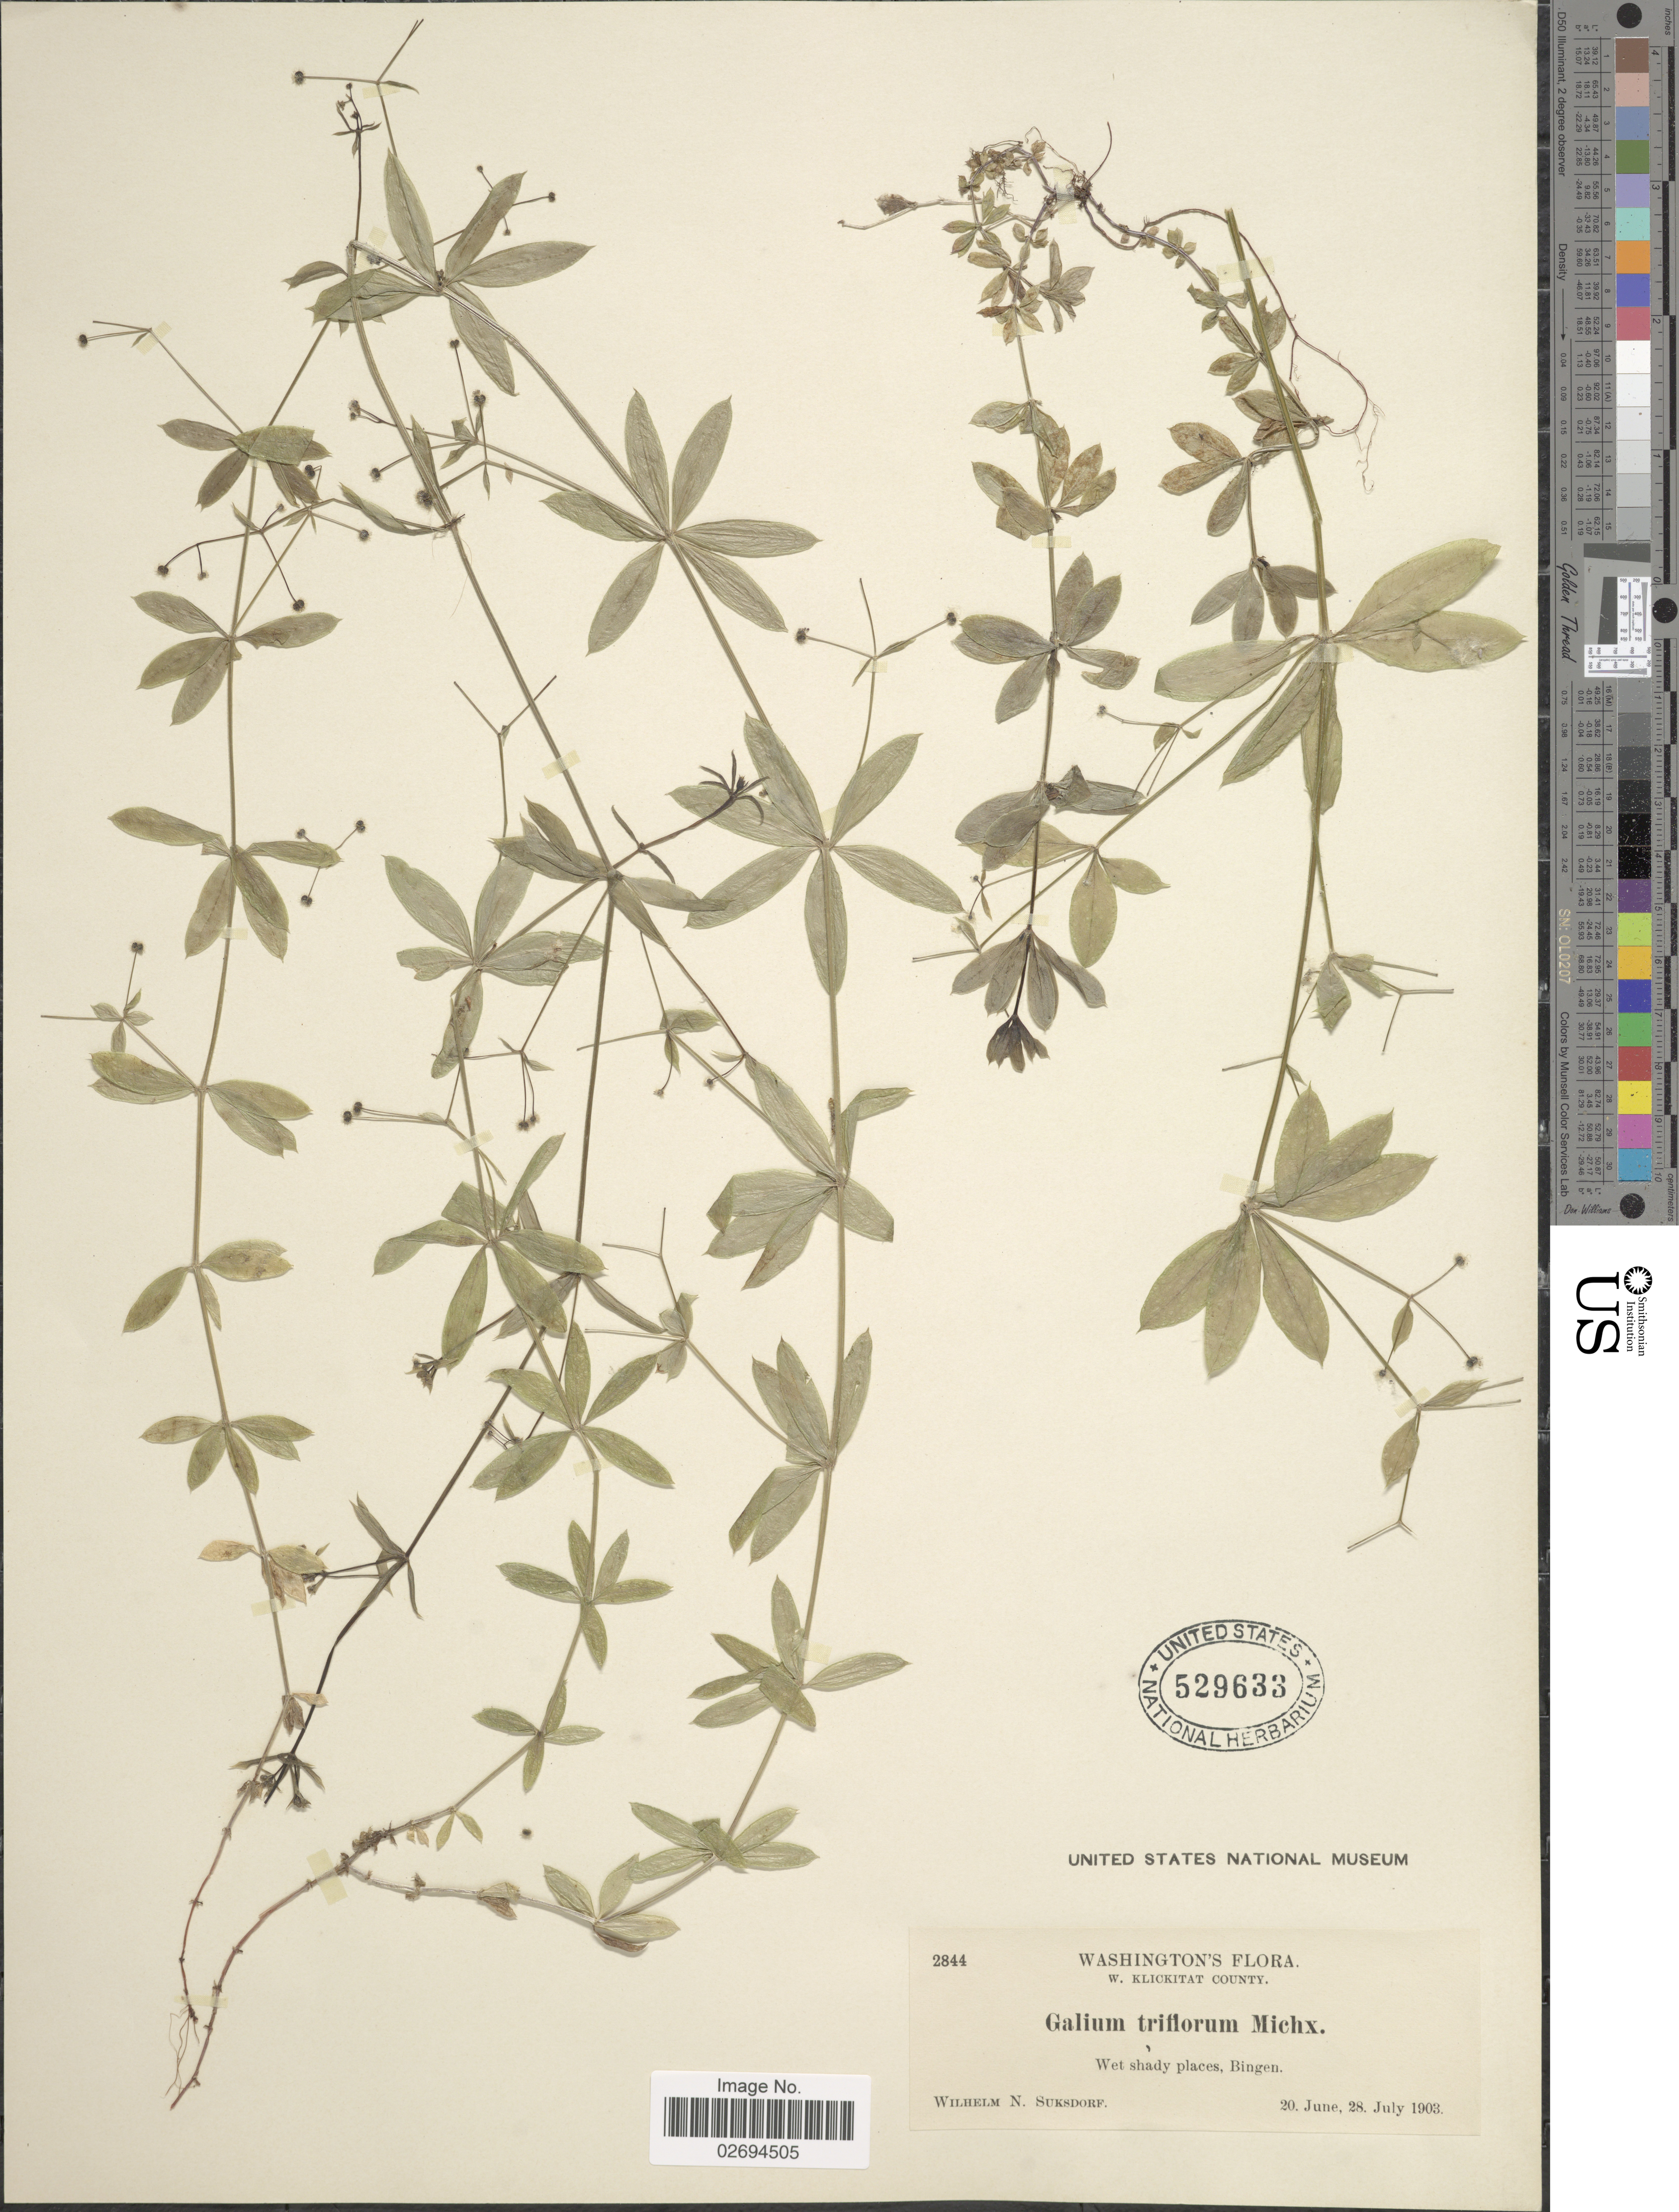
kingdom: Plantae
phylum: Tracheophyta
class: Magnoliopsida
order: Gentianales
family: Rubiaceae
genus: Galium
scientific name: Galium triflorum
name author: Michx.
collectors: W. N. Suksdorf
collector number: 2844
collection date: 1903-06-20/1903-07-28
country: United States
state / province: Washington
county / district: Klickitat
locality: W. Klickitat County. Bingen.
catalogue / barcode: US 529633